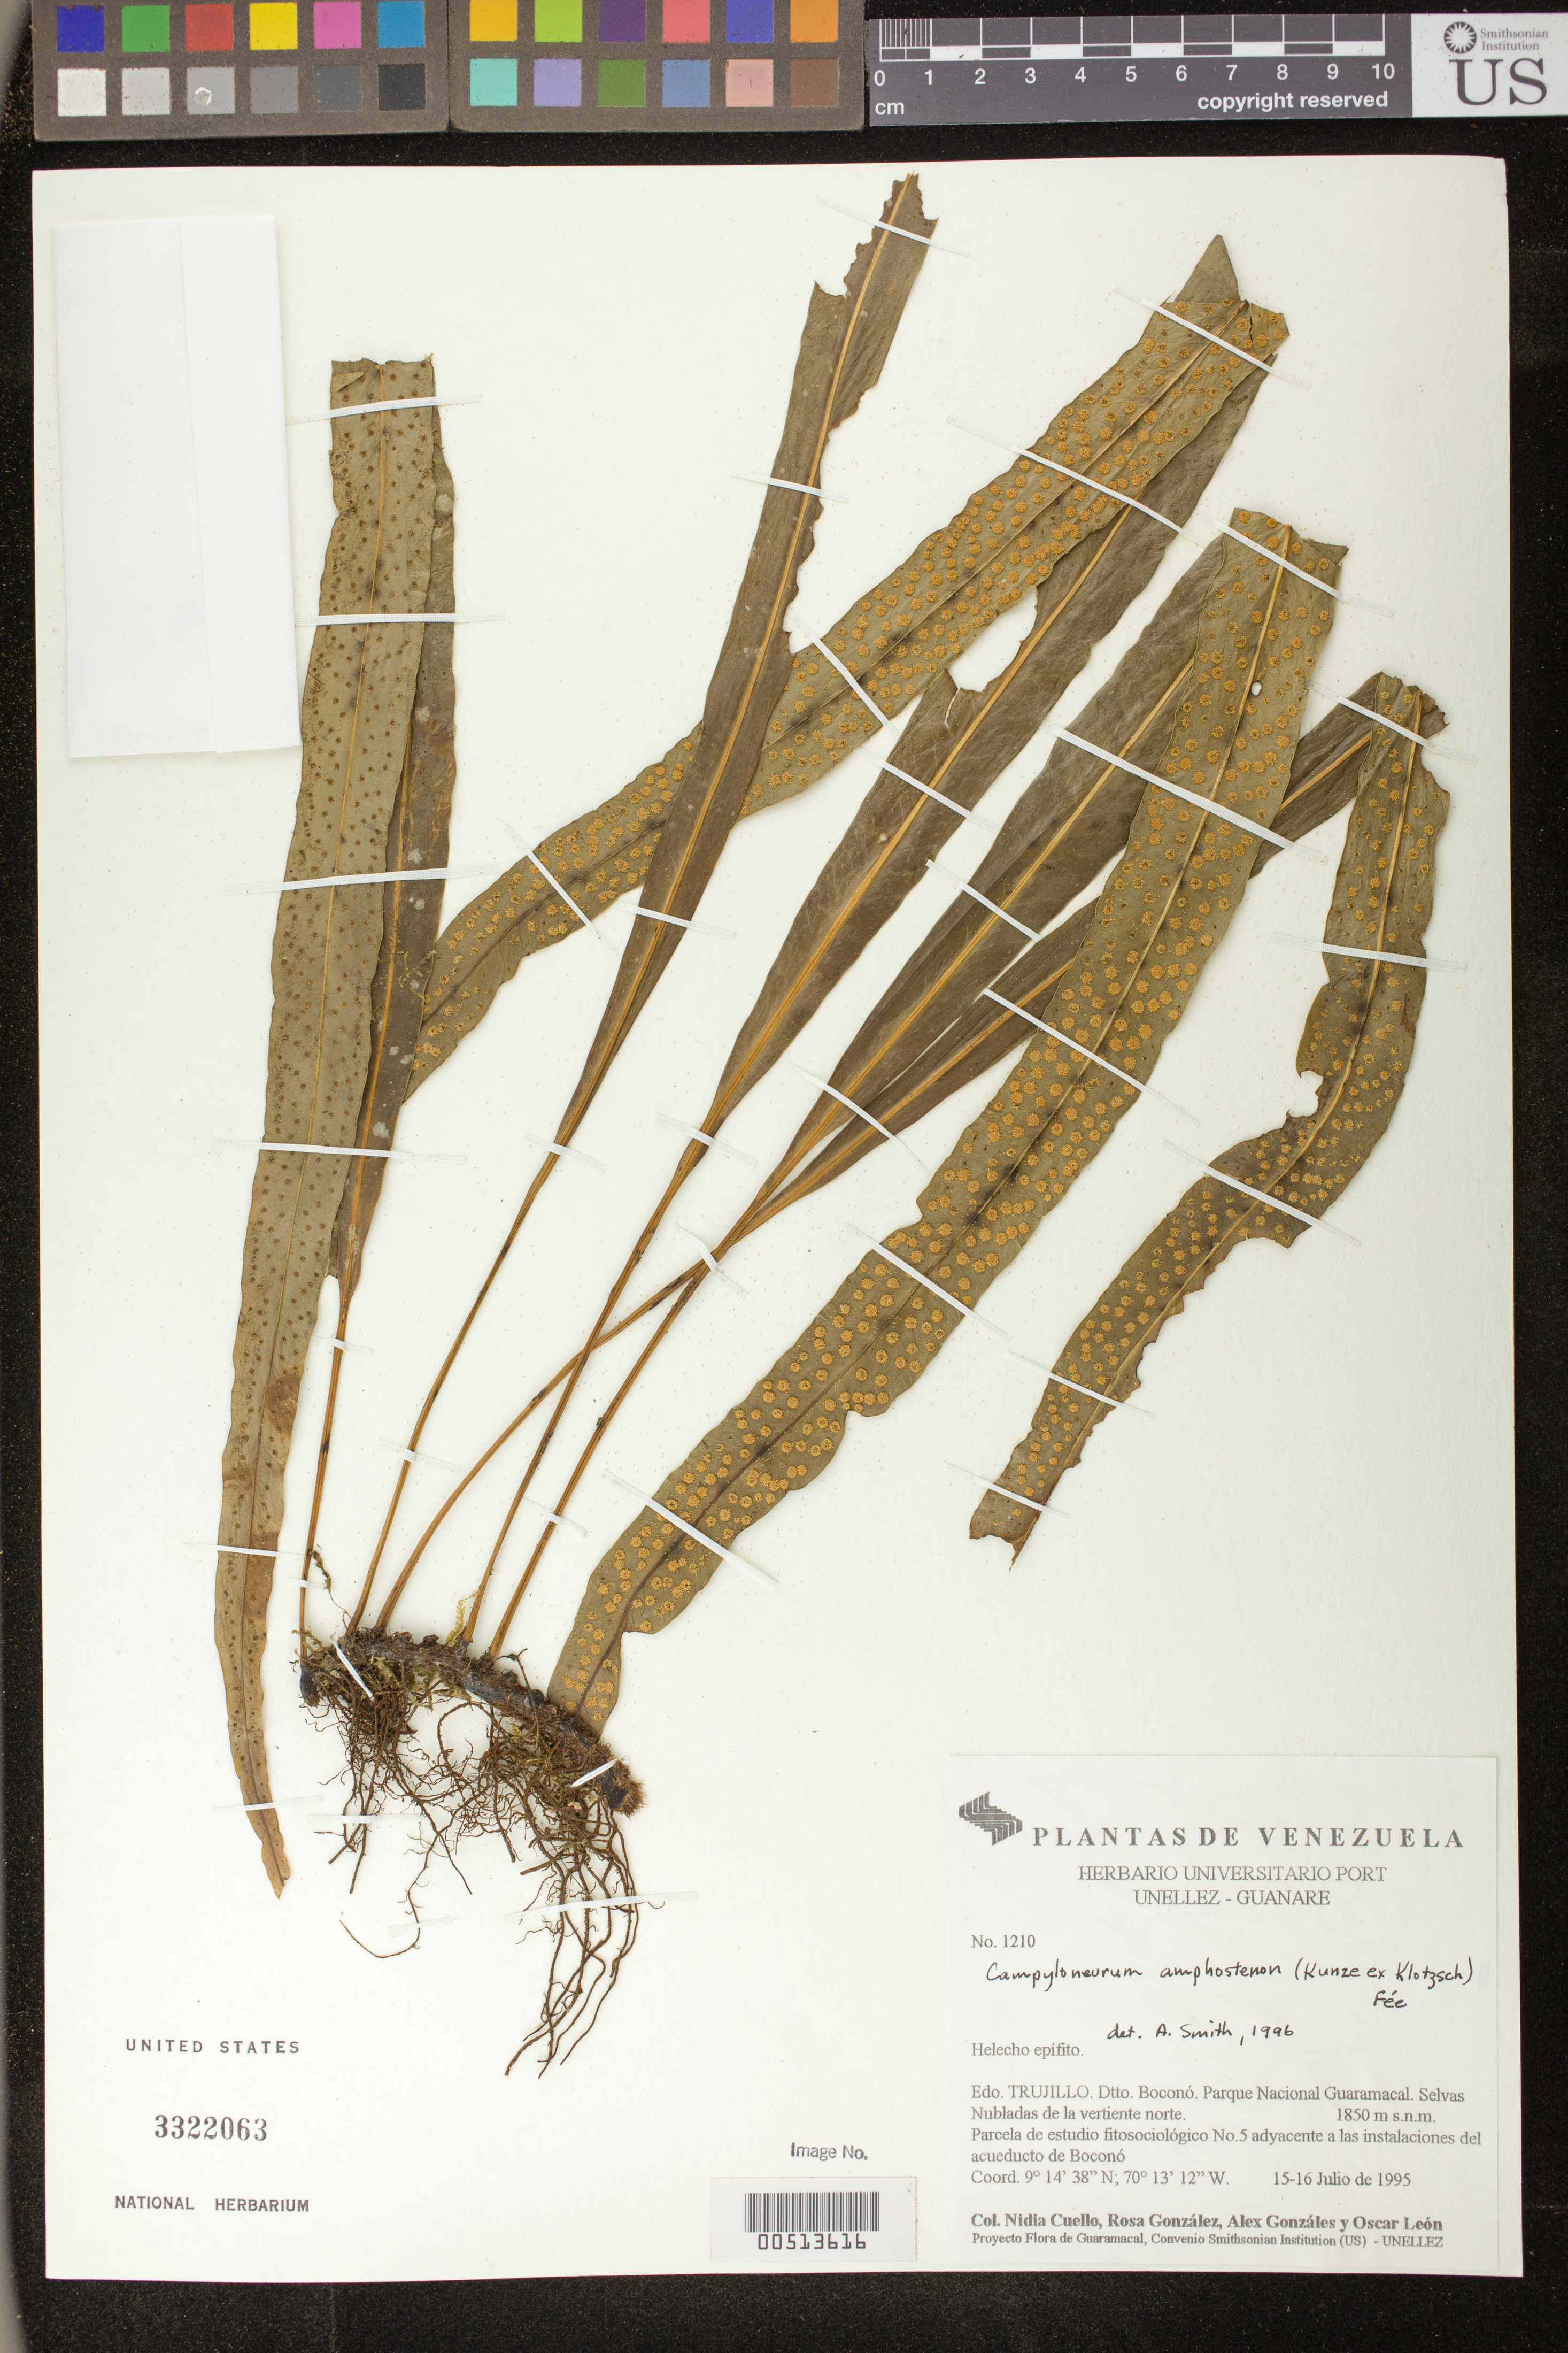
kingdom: Plantae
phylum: Tracheophyta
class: Polypodiopsida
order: Polypodiales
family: Polypodiaceae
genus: Campyloneurum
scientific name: Campyloneurum amphostenon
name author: (Kunze ex Klotzsch) Fée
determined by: Smith, A.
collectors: N. L. Cuello, R. González, A. Gonzáles & O. León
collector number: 1210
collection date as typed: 15 Jul 1995 to 16 Jul 1995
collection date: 1995-07-15/1995-07-16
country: Venezuela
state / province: Trujillo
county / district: Boconó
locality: Parque Nacional Guaramacal. Vertiente N. Adyacente a las instalaciones del acueducto de Boconó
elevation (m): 1850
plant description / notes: PORT, US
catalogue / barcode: US 3322063